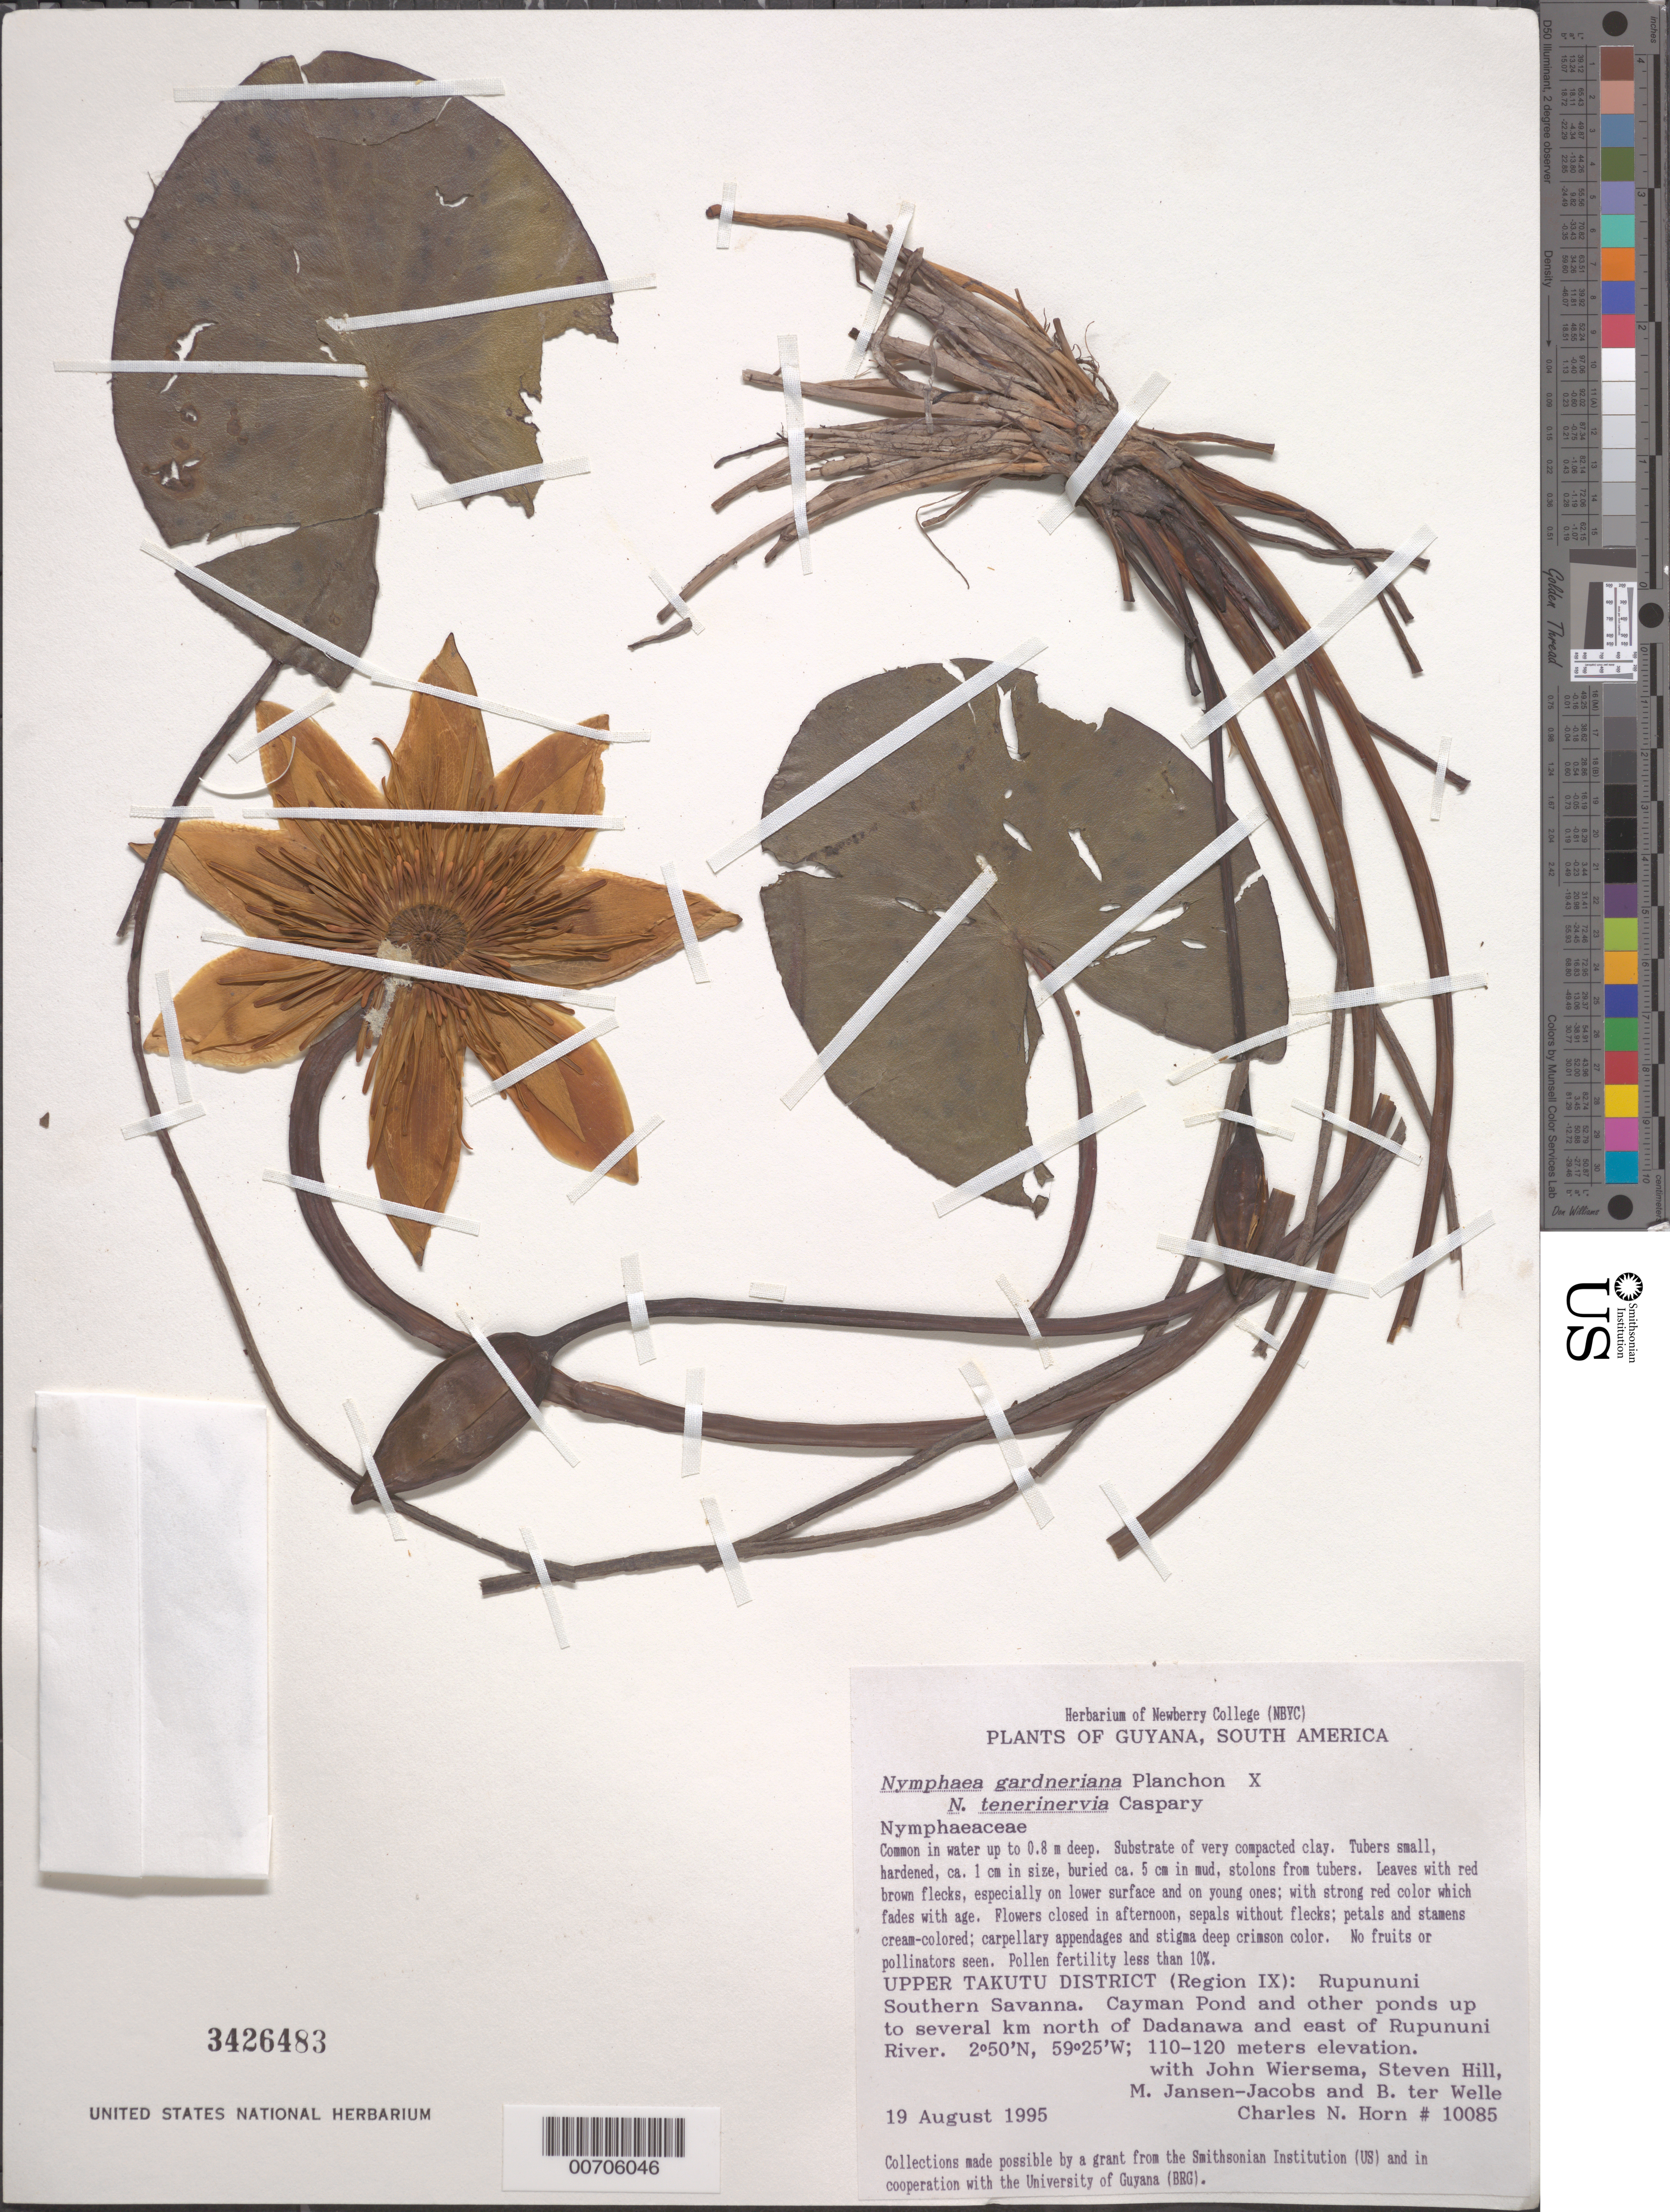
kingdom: Plantae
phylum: Tracheophyta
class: Magnoliopsida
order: Nymphaeales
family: Nymphaeaceae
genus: Nymphaea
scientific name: Nymphaea gardneriana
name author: Planch.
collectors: C. N. Horn, J. H. Wiersema, S. Hill, Kimp, F. M. G. J. (Determiner), Jansen-Jacobs, M. J., (U), Nationaal Herbarium Nederland, Utrecht University branch (Determiner) & B. Welle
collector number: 10085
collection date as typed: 19-Aug-95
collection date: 1995-08-19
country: Guyana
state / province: U. Takutu-U. Essequibo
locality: Rupununi Southern Savanna, Cayman Pond and other ponds up to several km north of Dadanawa and east of Rupununi River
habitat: Water to 0.8 m deep, substrate of very compacted clay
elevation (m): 110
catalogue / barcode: US 3426483